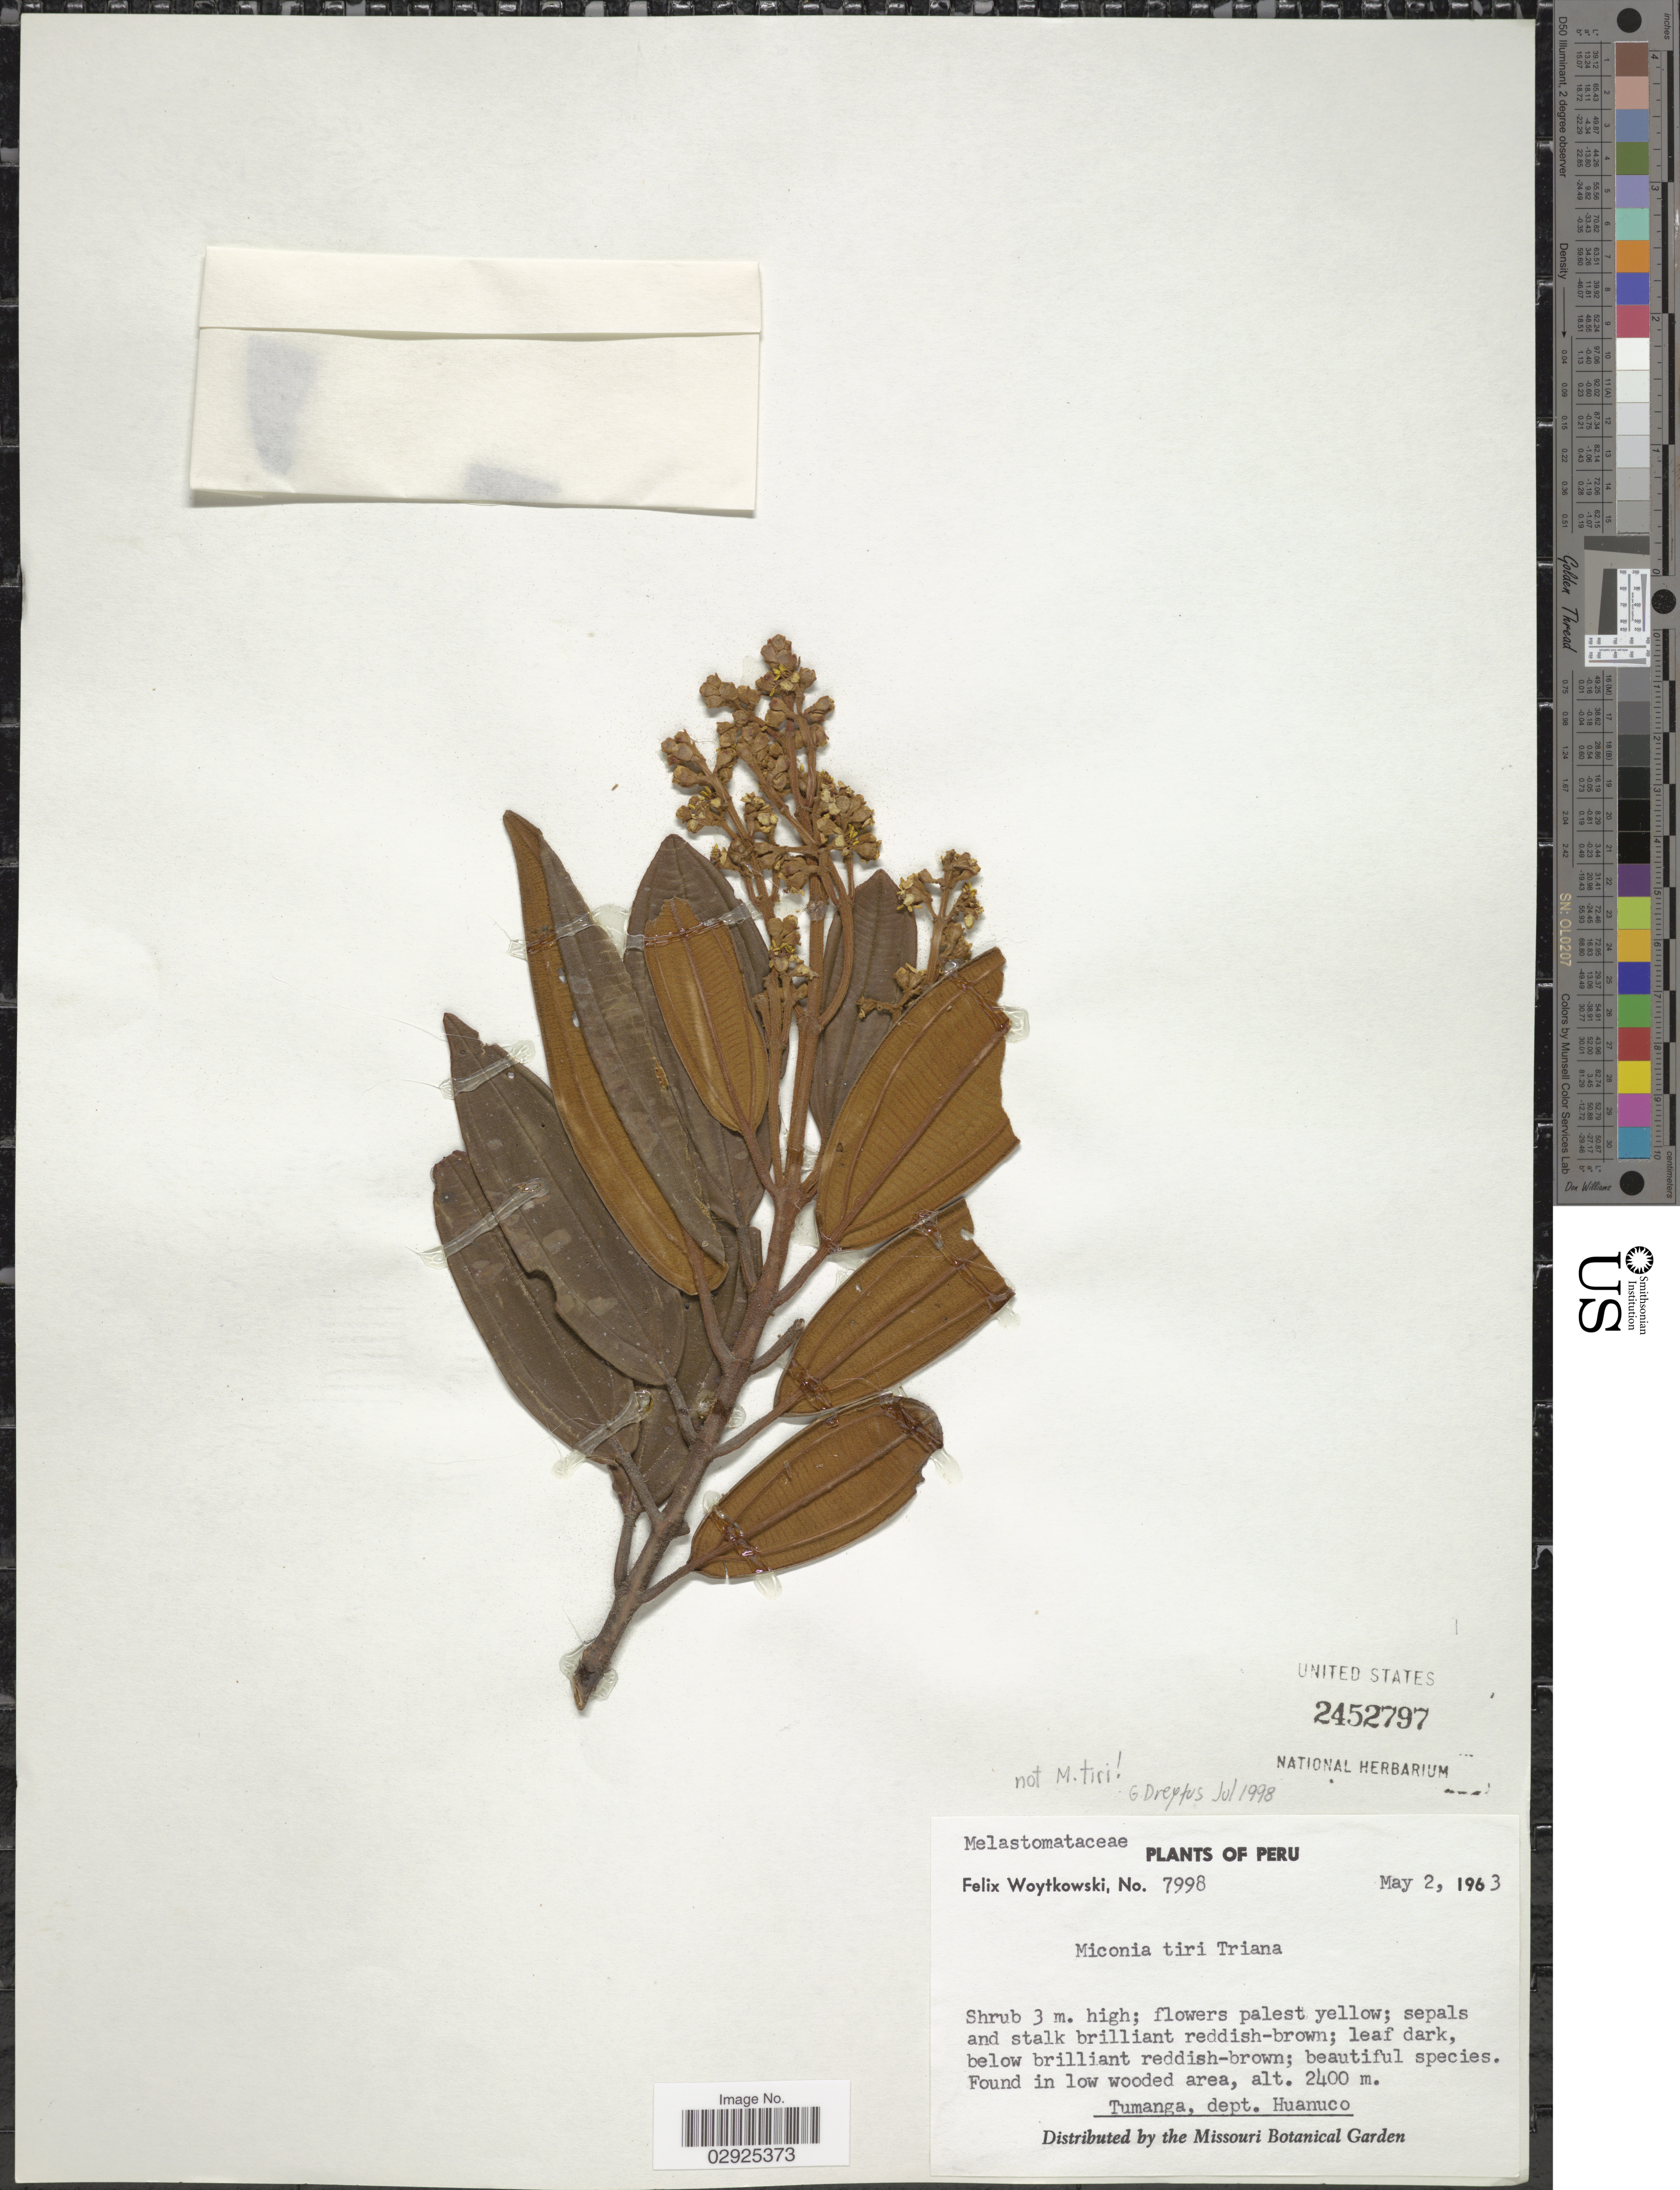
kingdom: Plantae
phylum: Tracheophyta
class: Magnoliopsida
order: Myrtales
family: Melastomataceae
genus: Miconia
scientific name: Miconia sp.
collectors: F. Woytkowski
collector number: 7998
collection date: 1963-05-02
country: Peru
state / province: Huánuco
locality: Tumanga, dept. Huanuco.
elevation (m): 2400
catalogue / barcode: US 2452797